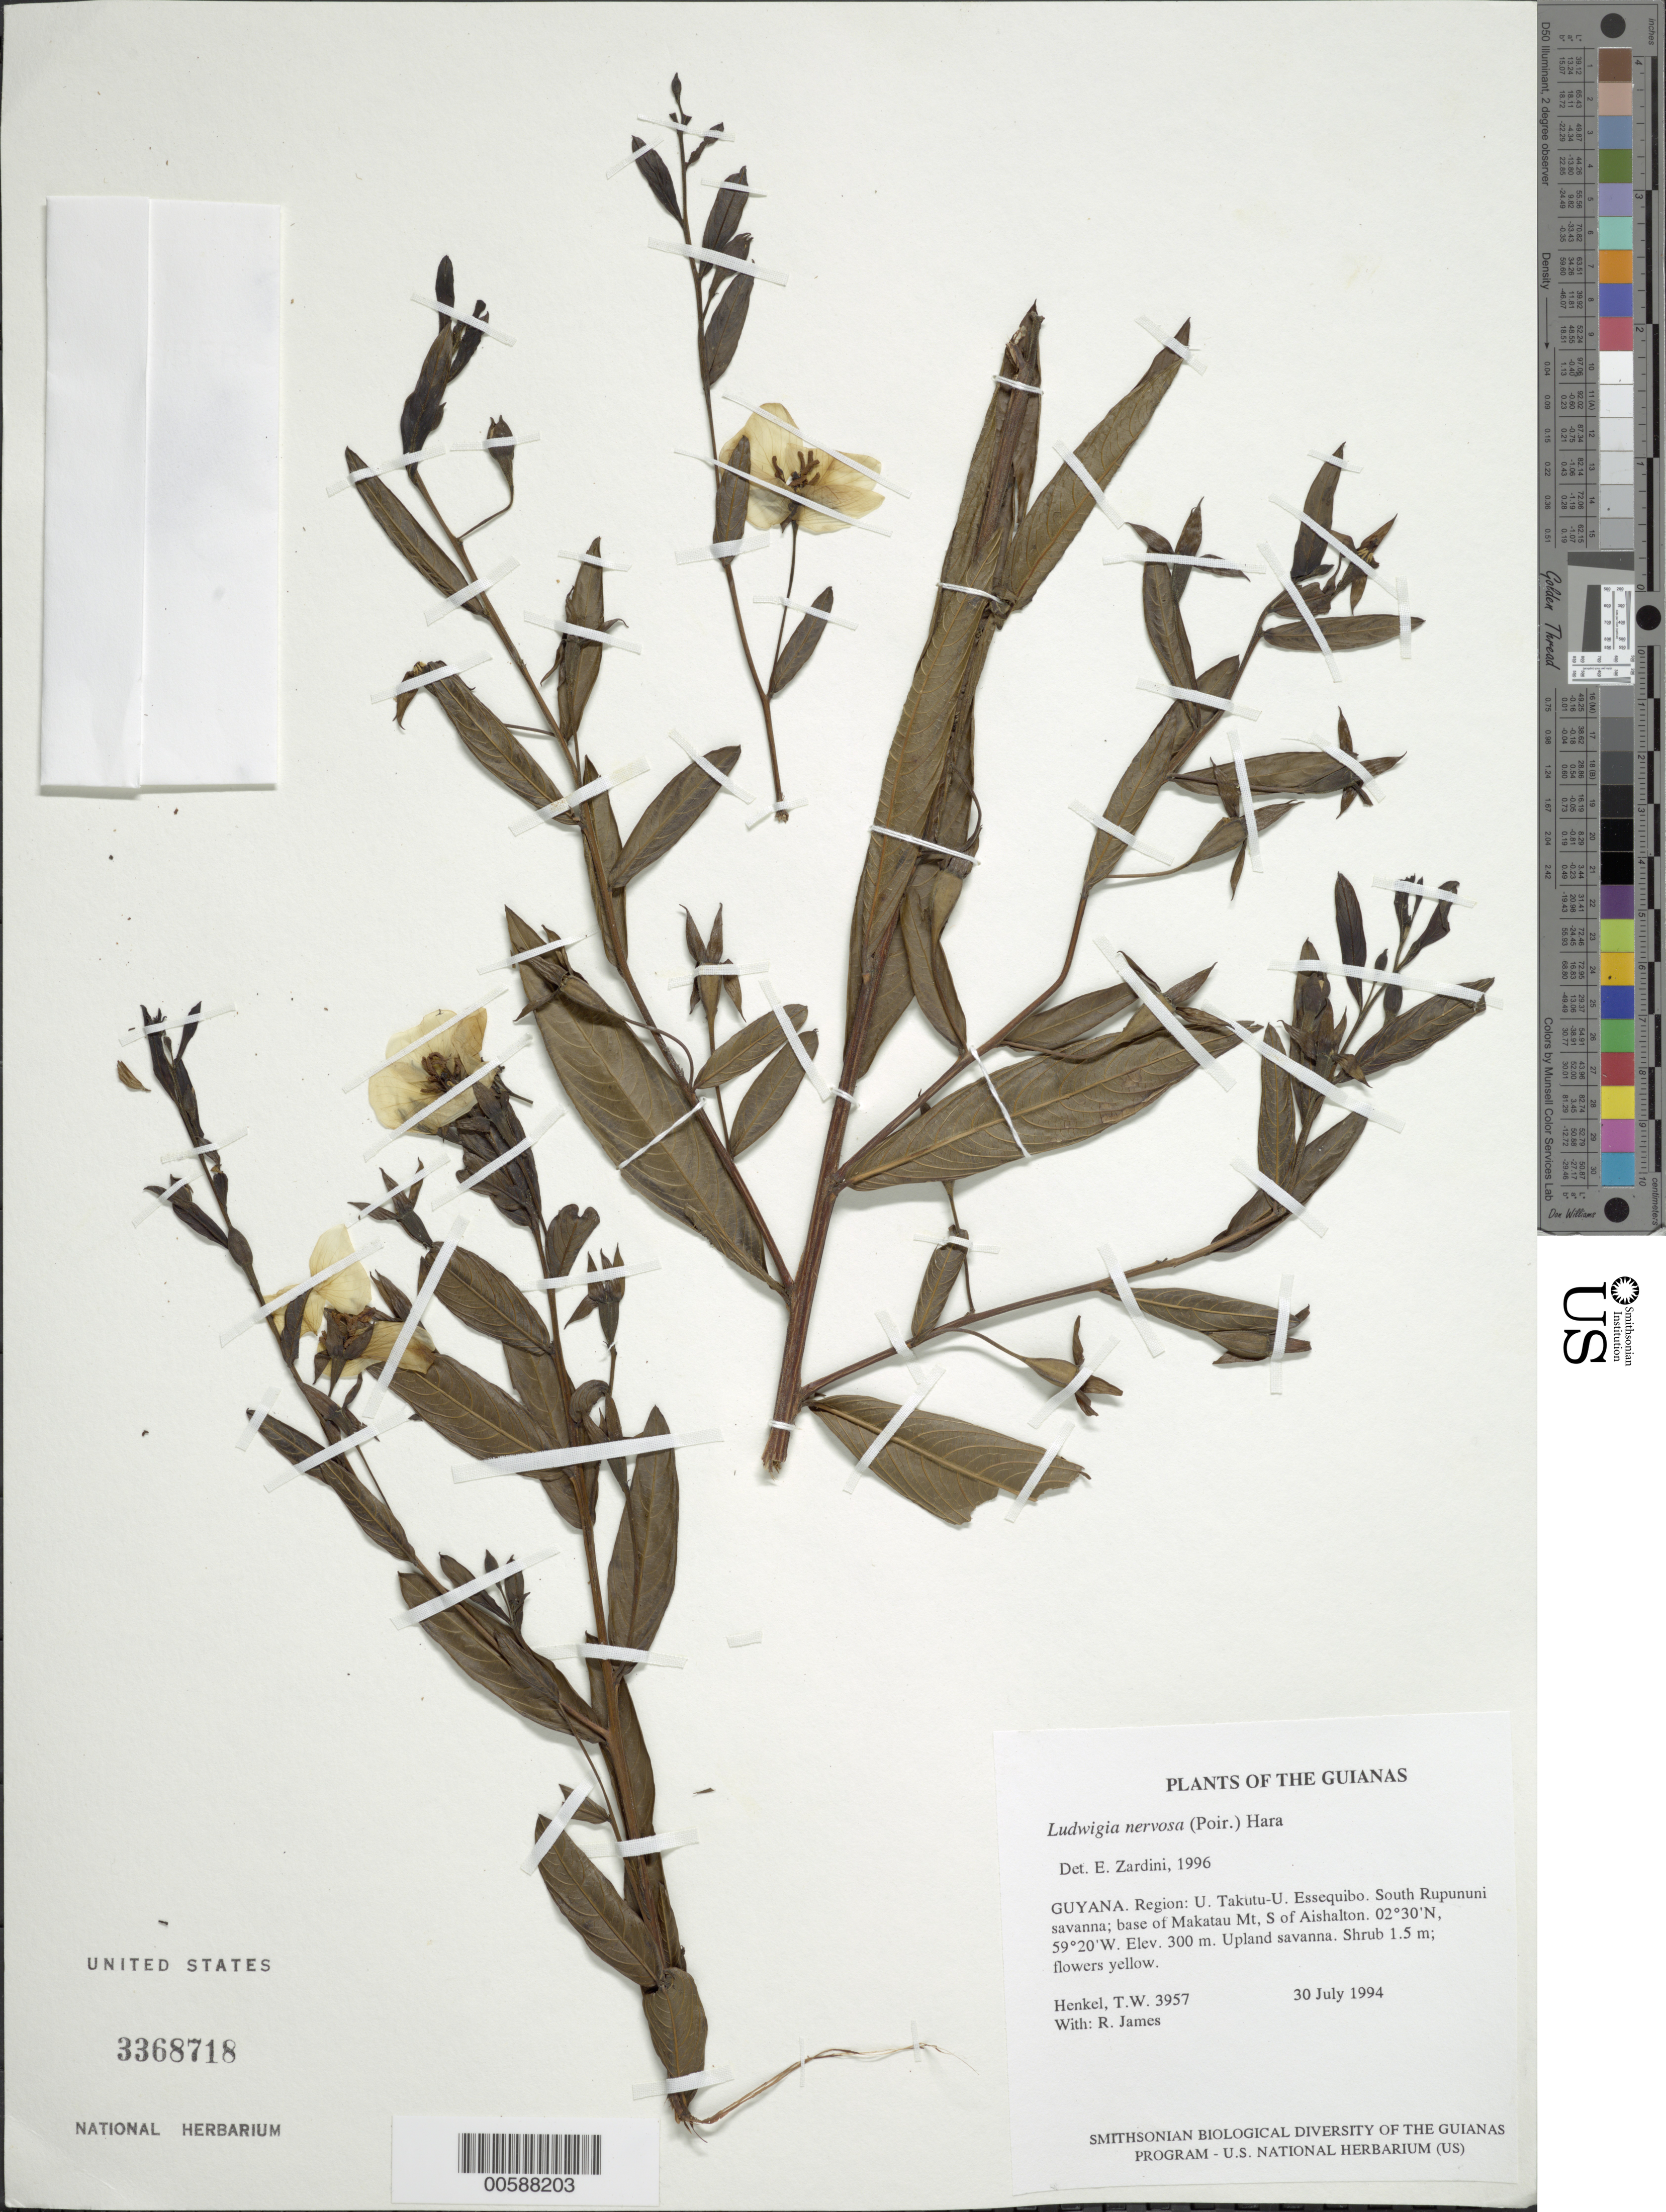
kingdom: Plantae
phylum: Tracheophyta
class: Magnoliopsida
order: Myrtales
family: Onagraceae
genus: Ludwigia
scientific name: Ludwigia nervosa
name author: (Poir.) H. Hara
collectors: T. Henkel & R. James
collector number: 3957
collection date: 1994-07-30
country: Guyana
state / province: U. Takutu-U. Essequibo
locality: Region: U. Takutu-U. Essequibo. South Rupununi savanna; base of Makatau Mt, S. of Aishalton. Upland savanna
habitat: Upland savanna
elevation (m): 300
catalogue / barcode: US 3368718